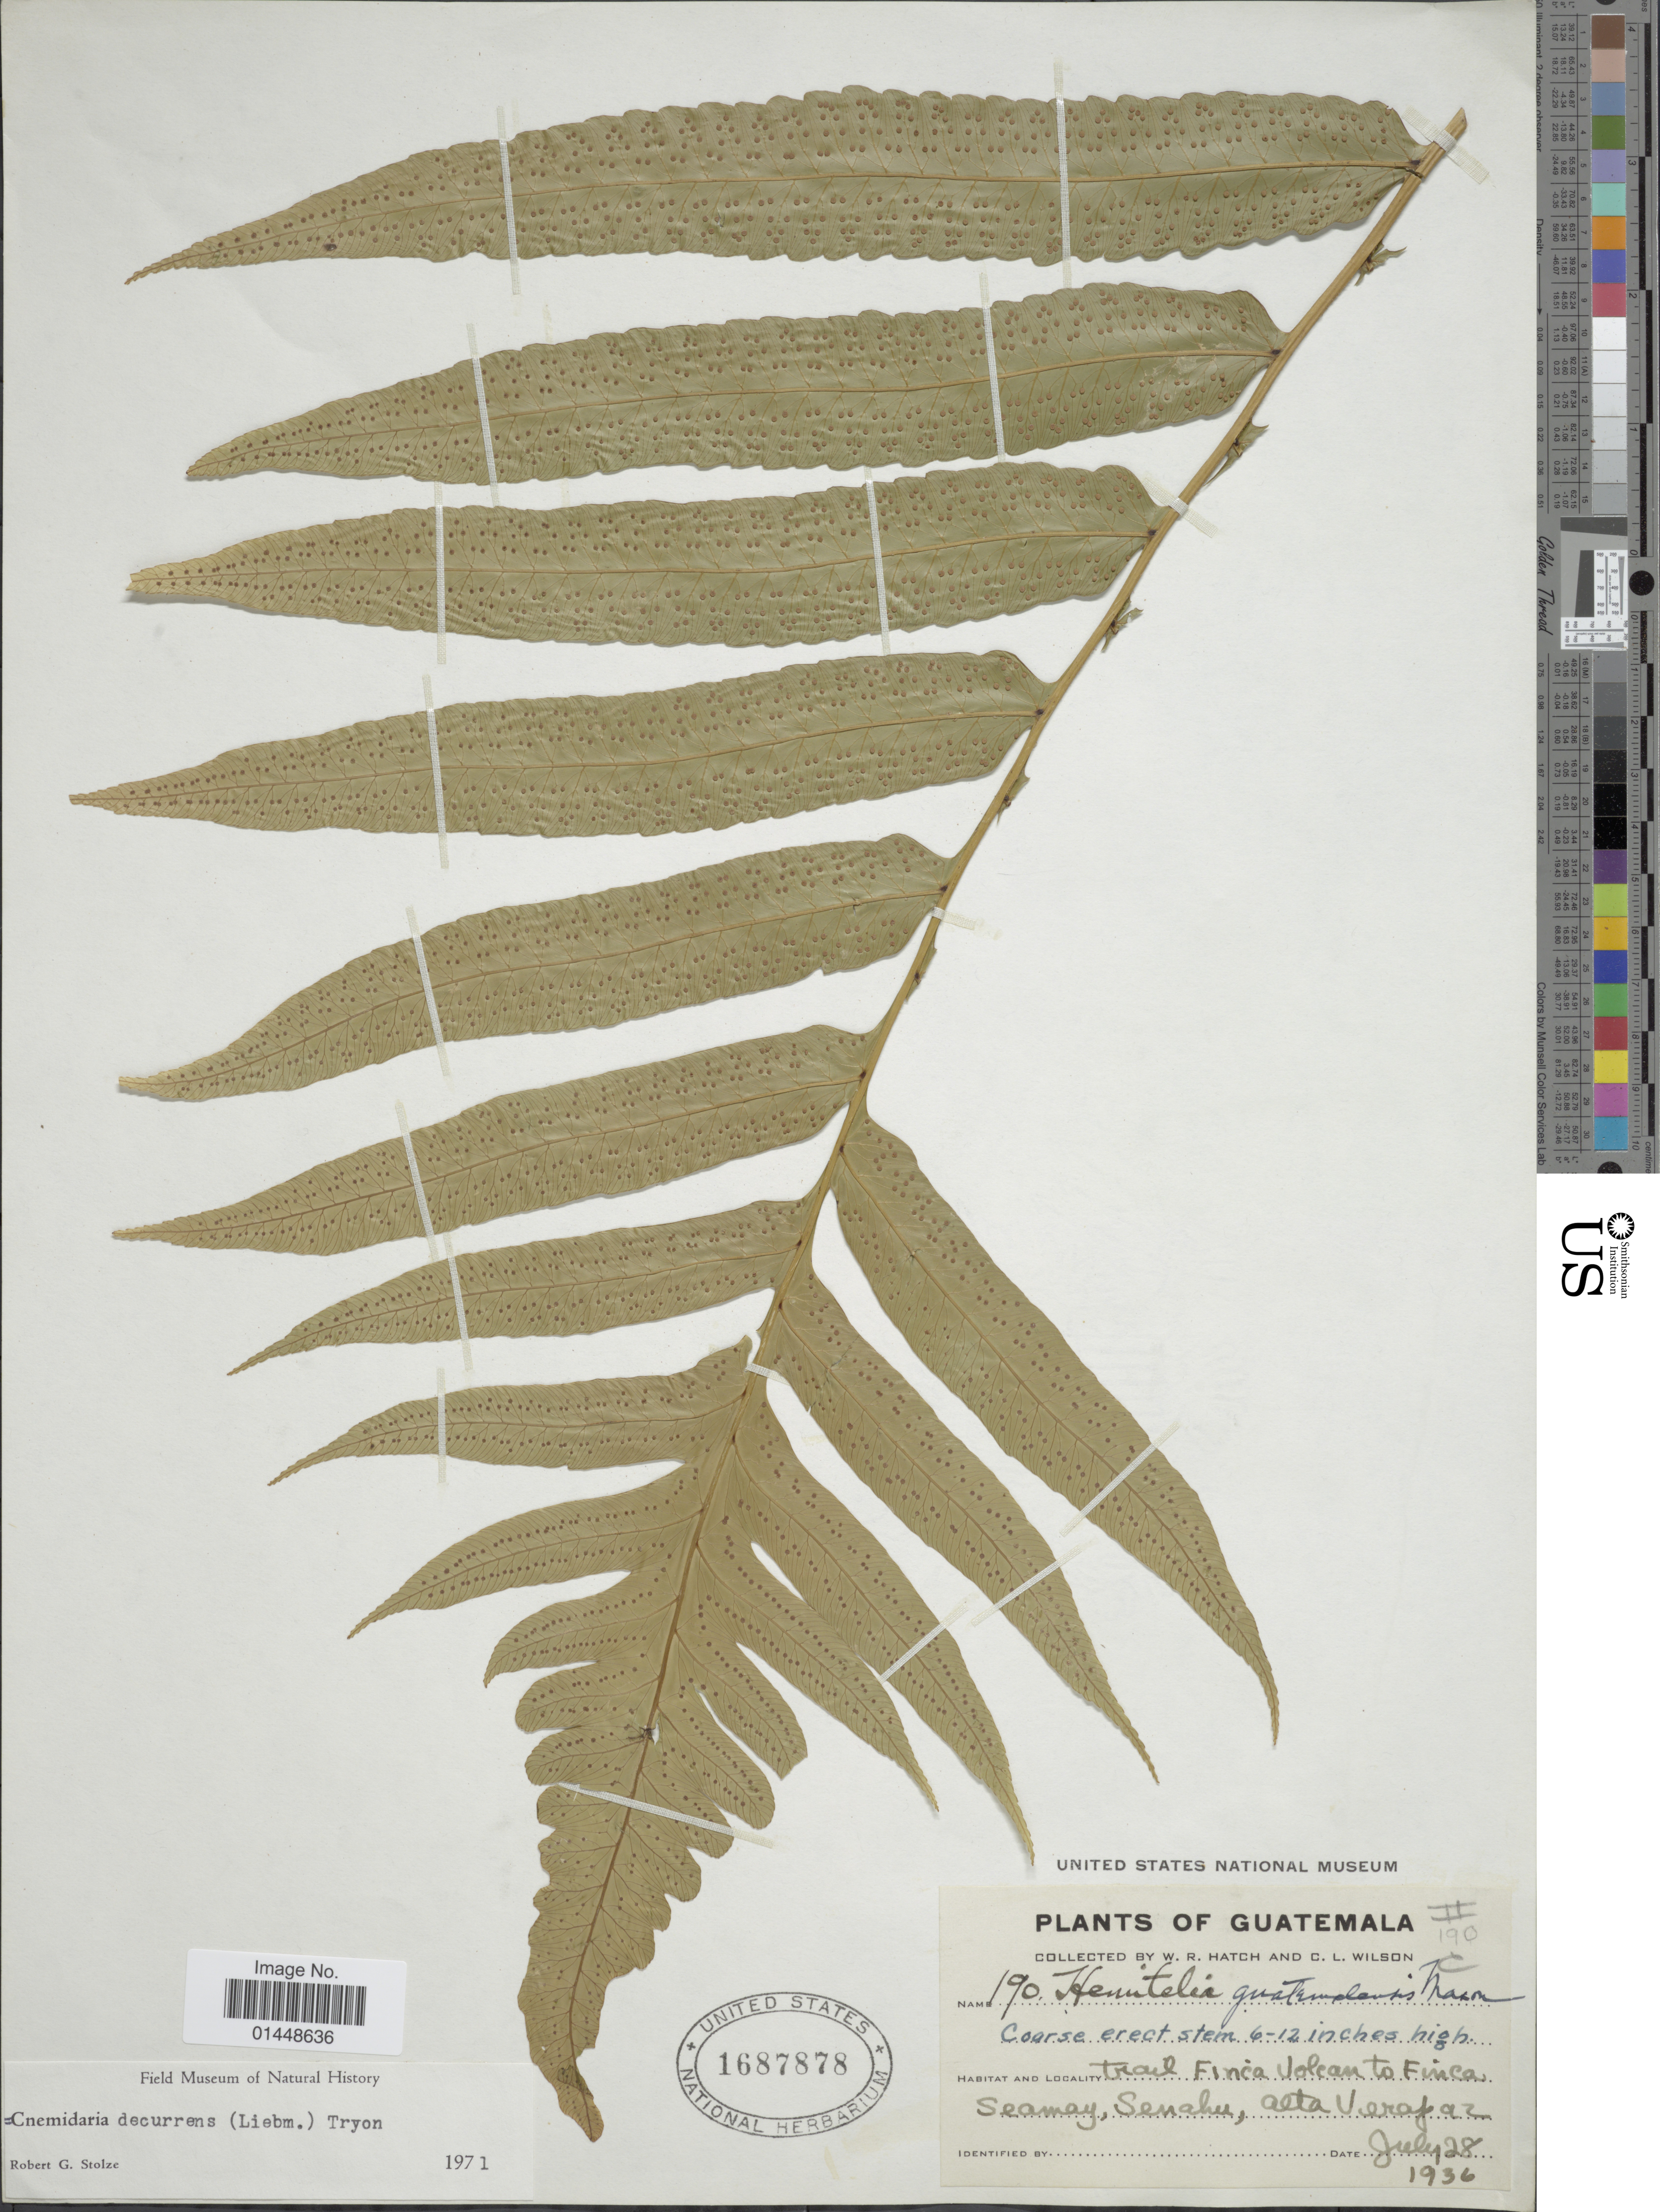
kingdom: Plantae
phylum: Tracheophyta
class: Polypodiopsida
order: Cyatheales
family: Cyatheaceae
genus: Cyathea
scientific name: Cyathea decurrens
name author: (Hook.) Copel.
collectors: W. Hatch & C. L. Wilson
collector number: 190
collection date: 1936-07-28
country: Guatemala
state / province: Alta Verapaz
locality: Trail Finca Volcan to Finca, Seamay Senahu, Alta Verapaz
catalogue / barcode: US 1687878